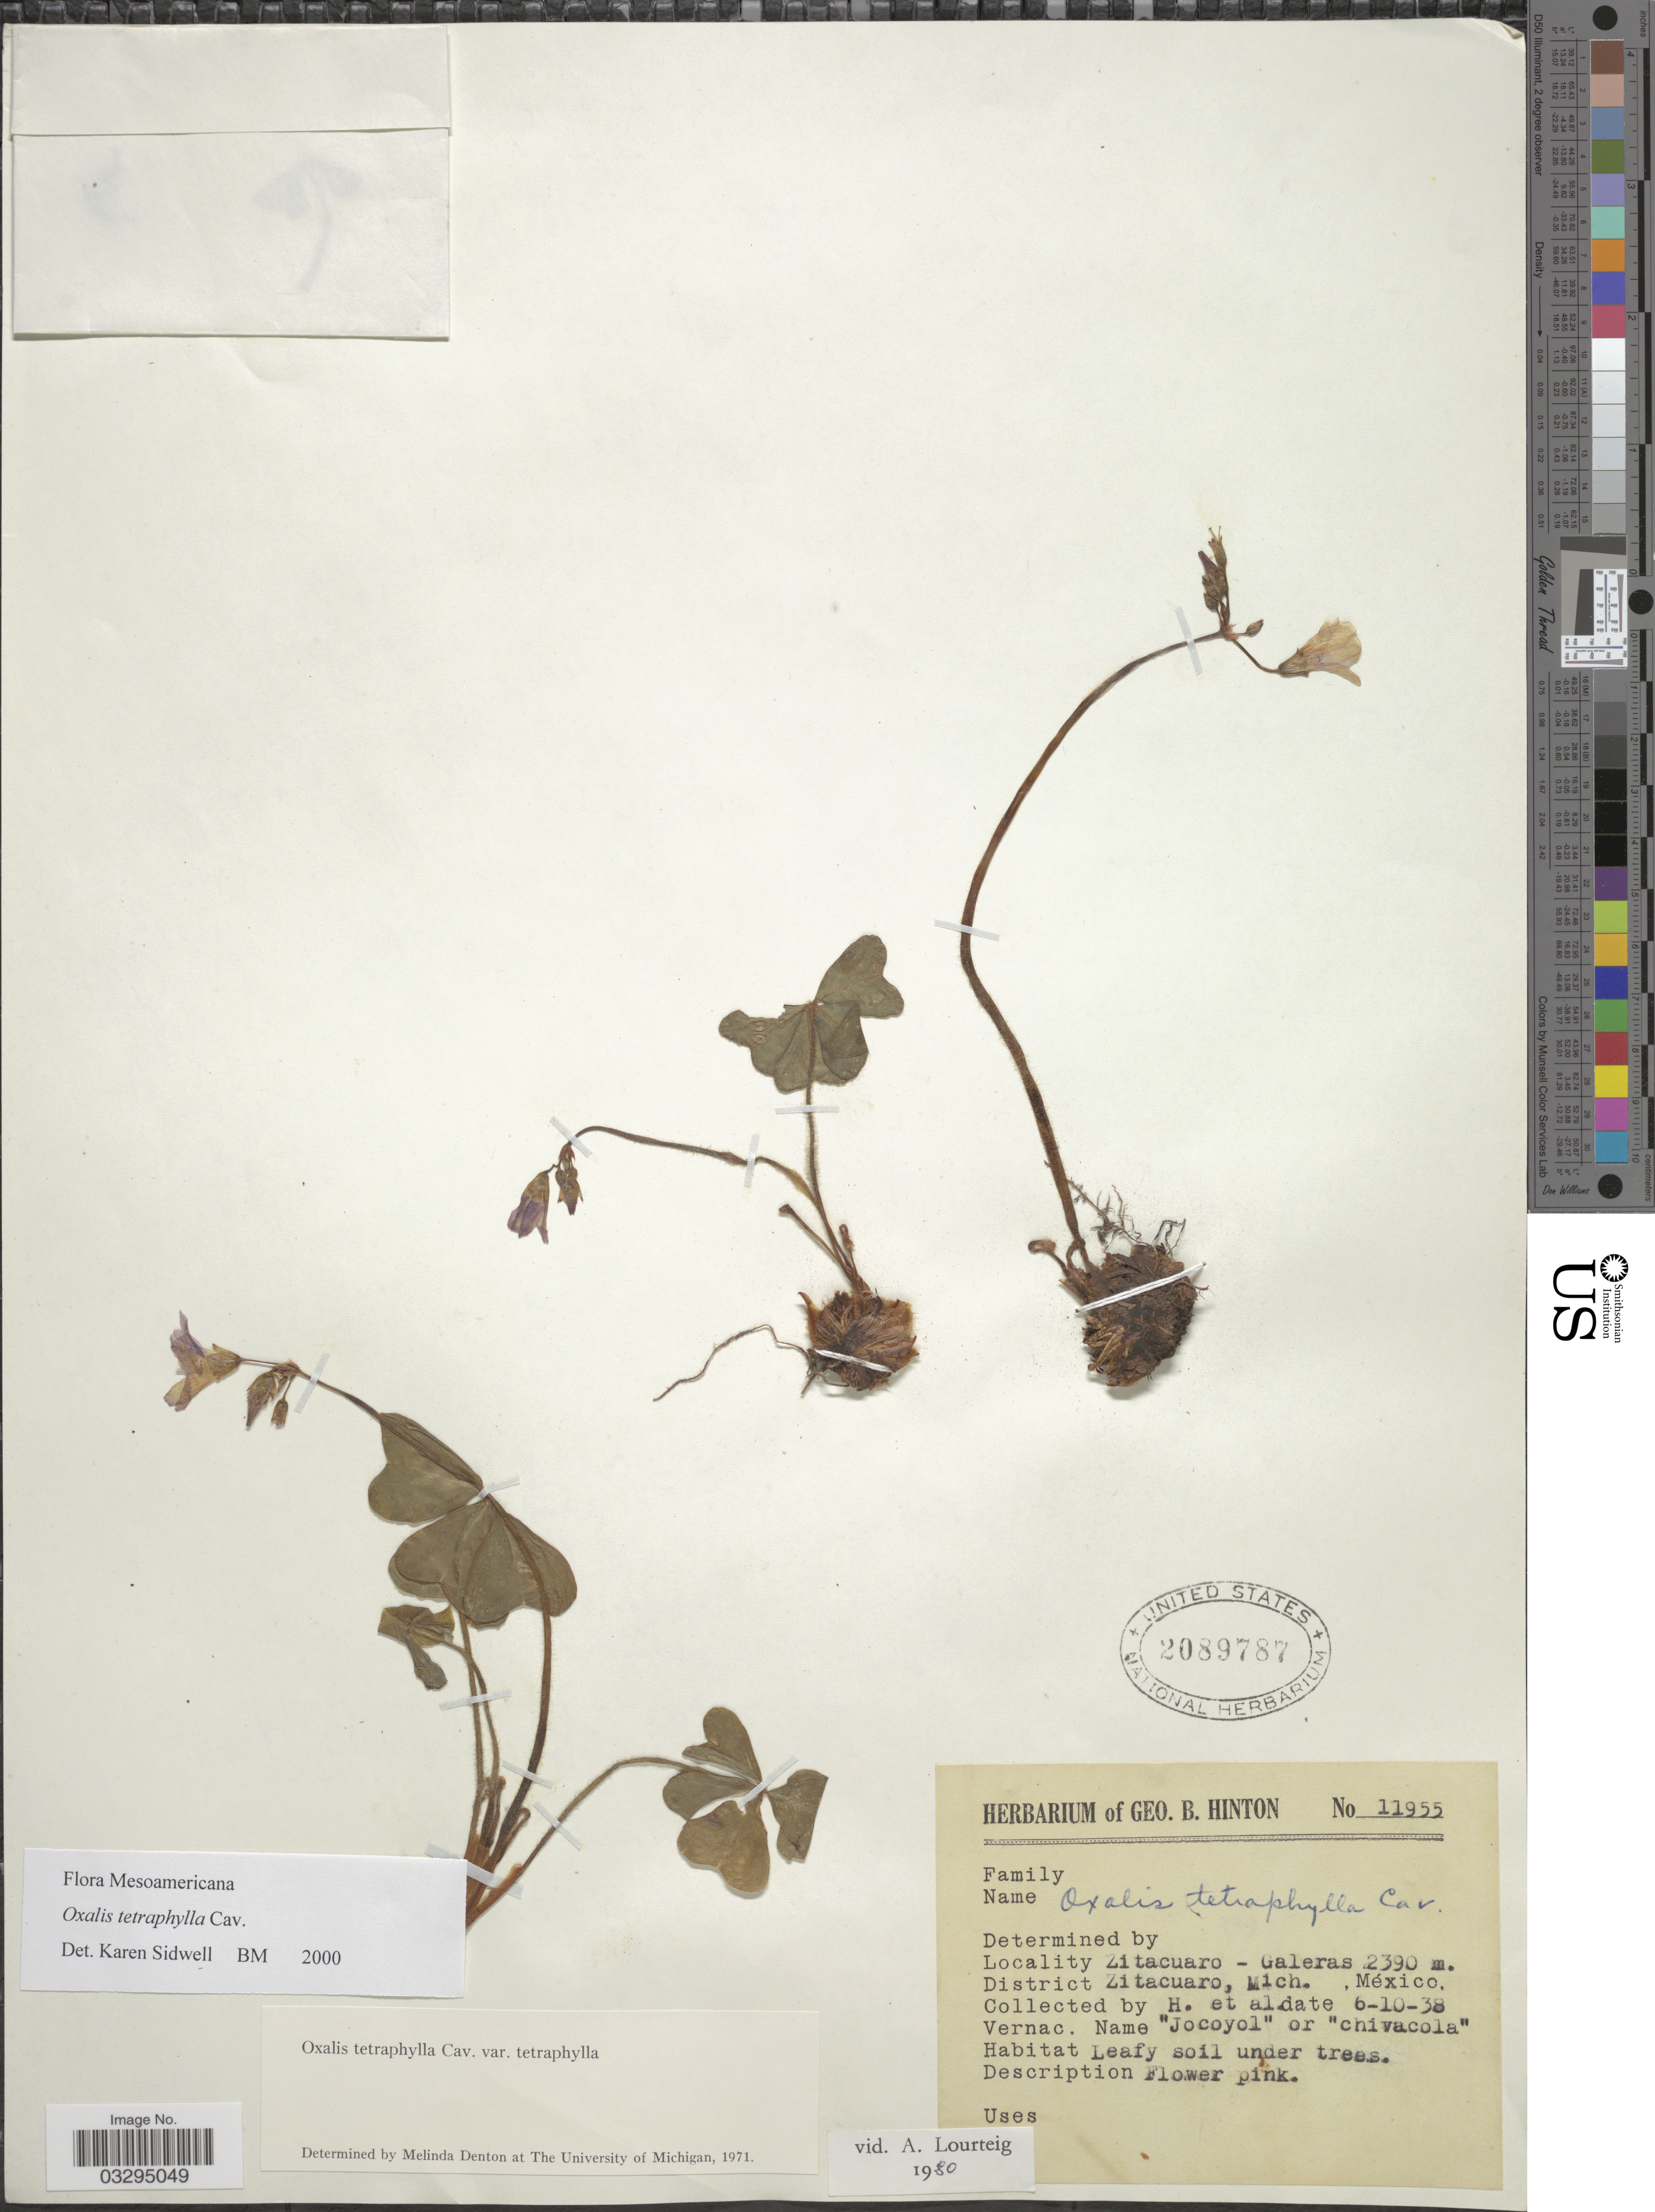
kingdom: Plantae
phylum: Tracheophyta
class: Magnoliopsida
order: Oxalidales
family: Oxalidaceae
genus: Oxalis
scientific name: Oxalis tetraphylla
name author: Cav.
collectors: G. B. Hinton & et al.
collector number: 11955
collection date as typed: Transcribed d/m/y: 6/10/38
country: Mexico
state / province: Michoacán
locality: Zitacuaro - Galeras. District Zitacuaro.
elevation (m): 2390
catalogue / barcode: US 2089787